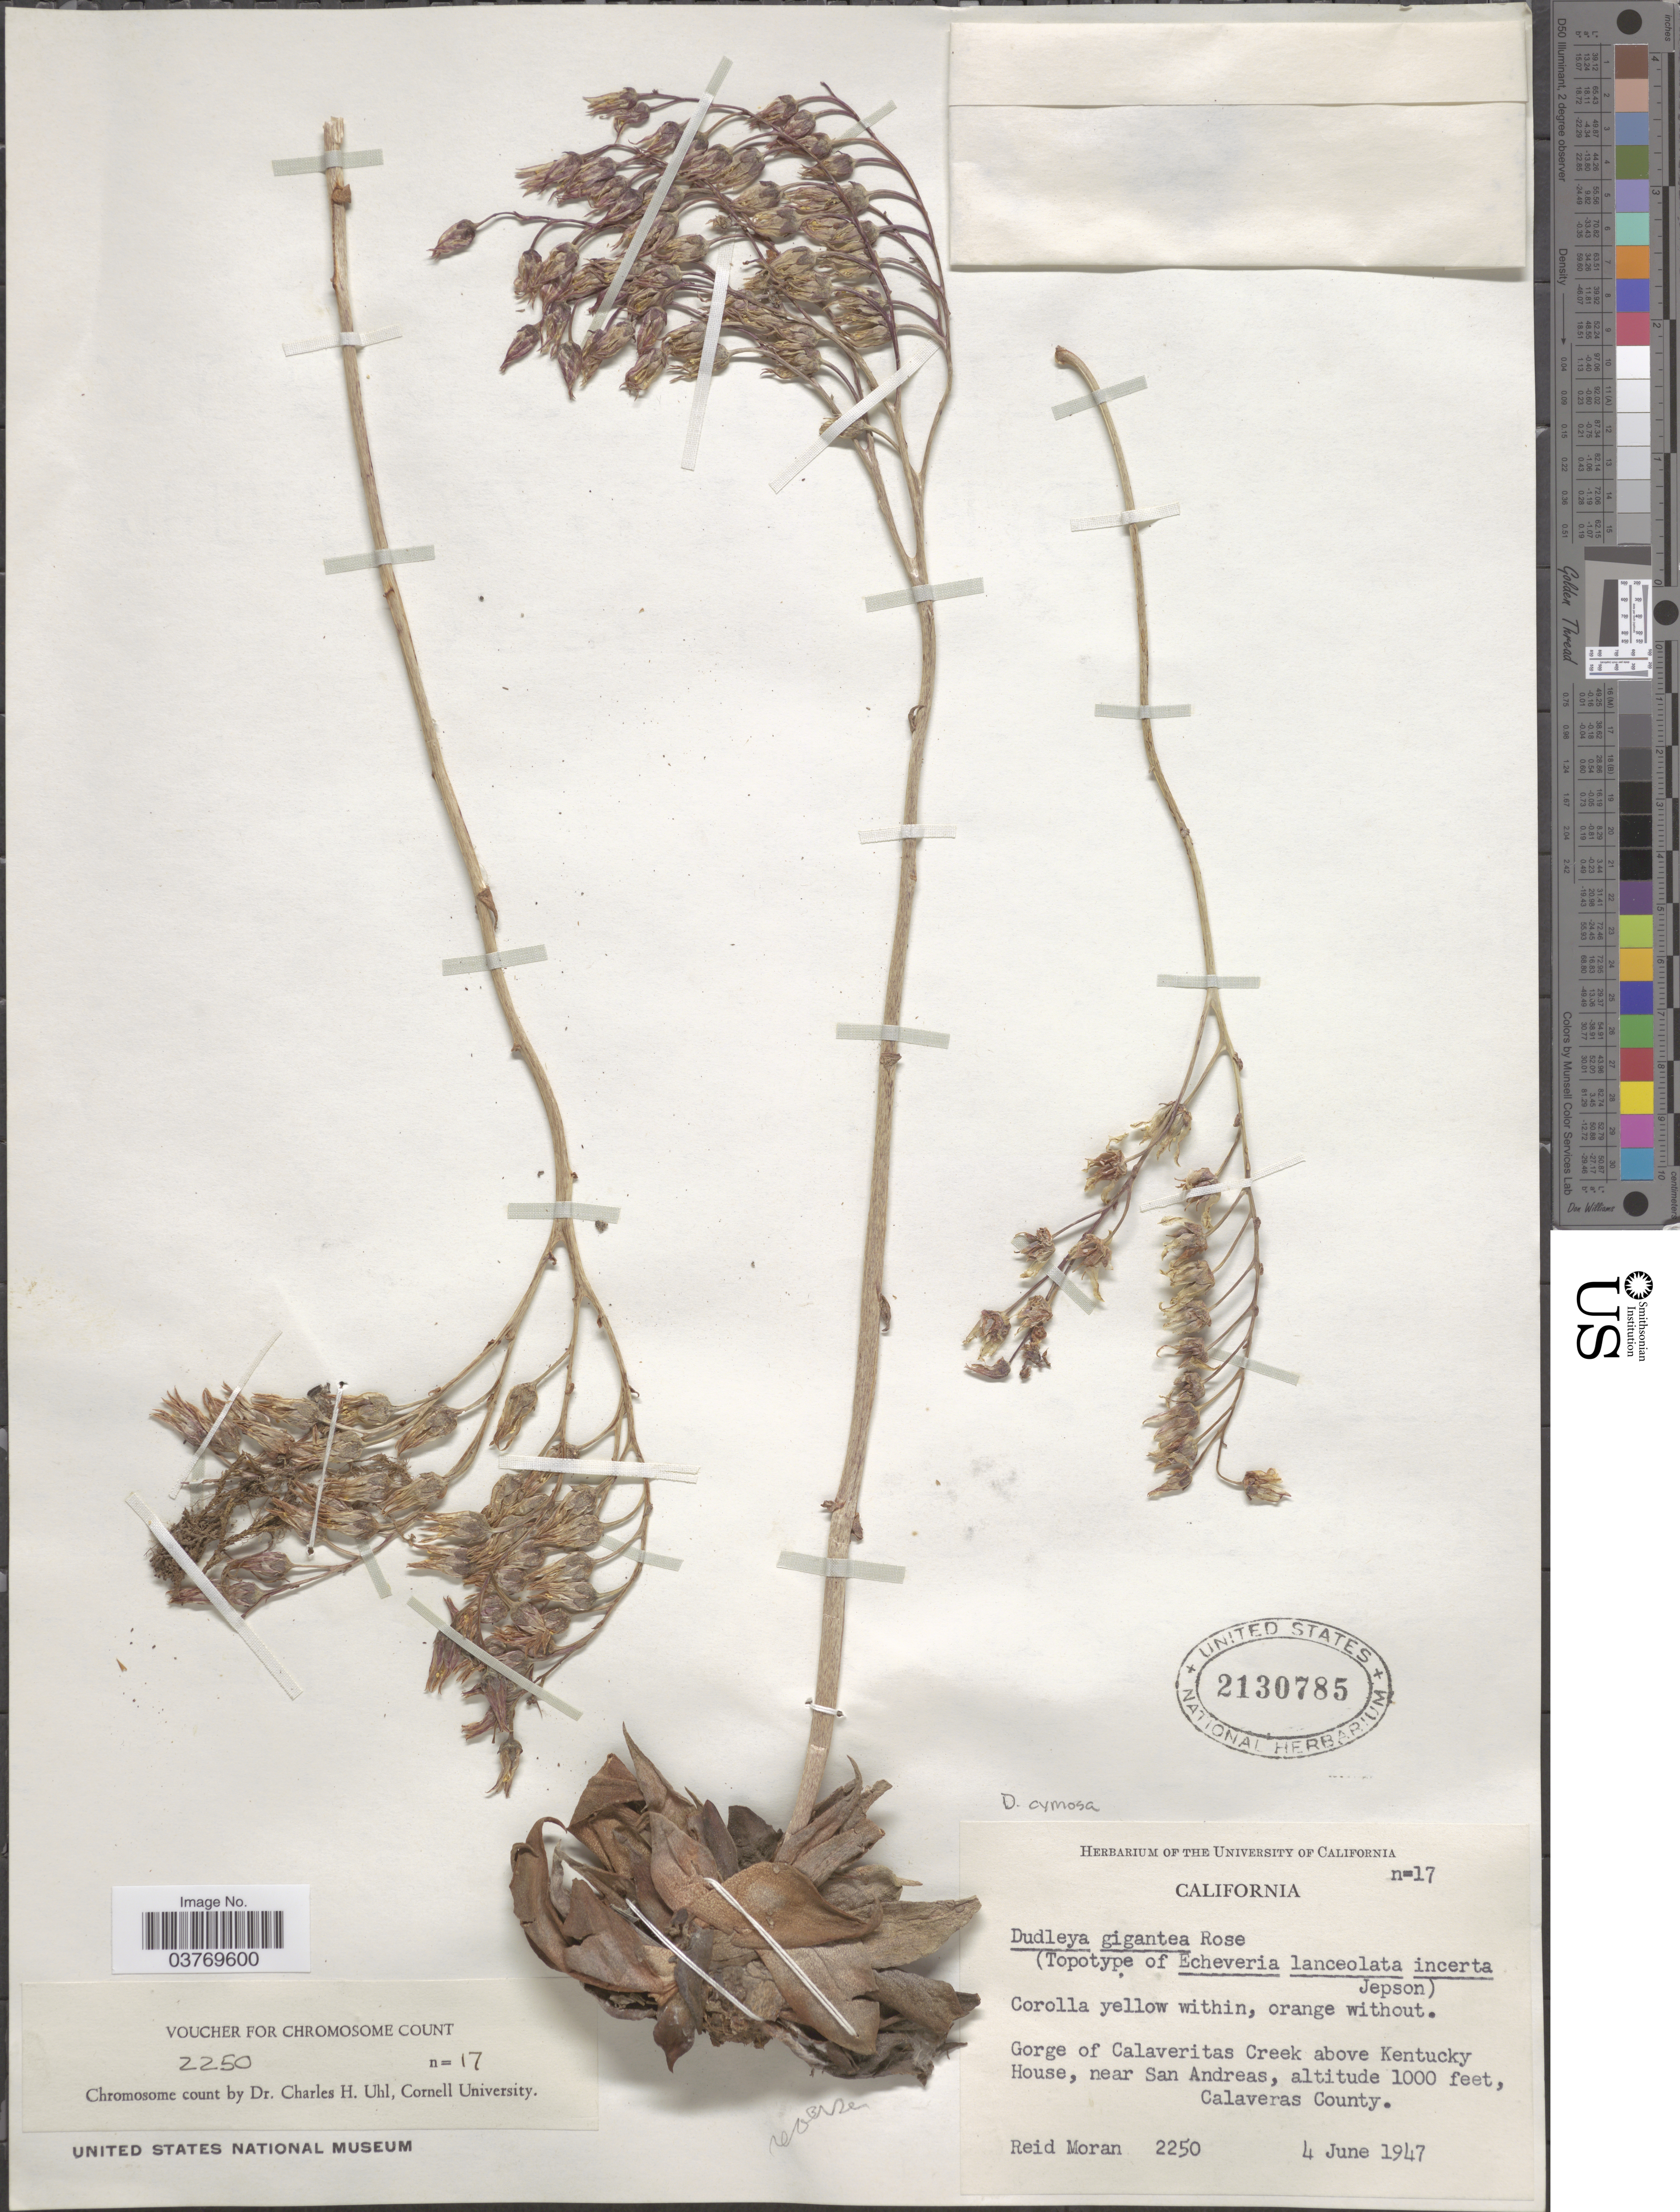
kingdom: Plantae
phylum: Tracheophyta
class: Magnoliopsida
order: Saxifragales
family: Crassulaceae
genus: Dudleya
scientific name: Dudleya cymosa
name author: (Lem.) Britton & Rose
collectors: R. Moran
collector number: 2250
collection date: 1947-06-04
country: United States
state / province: California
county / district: Calaveras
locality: Gorge of Calaveritas Creek above Kentucky House, near San Andreas, Calaveras County.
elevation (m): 305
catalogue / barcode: US 2130785